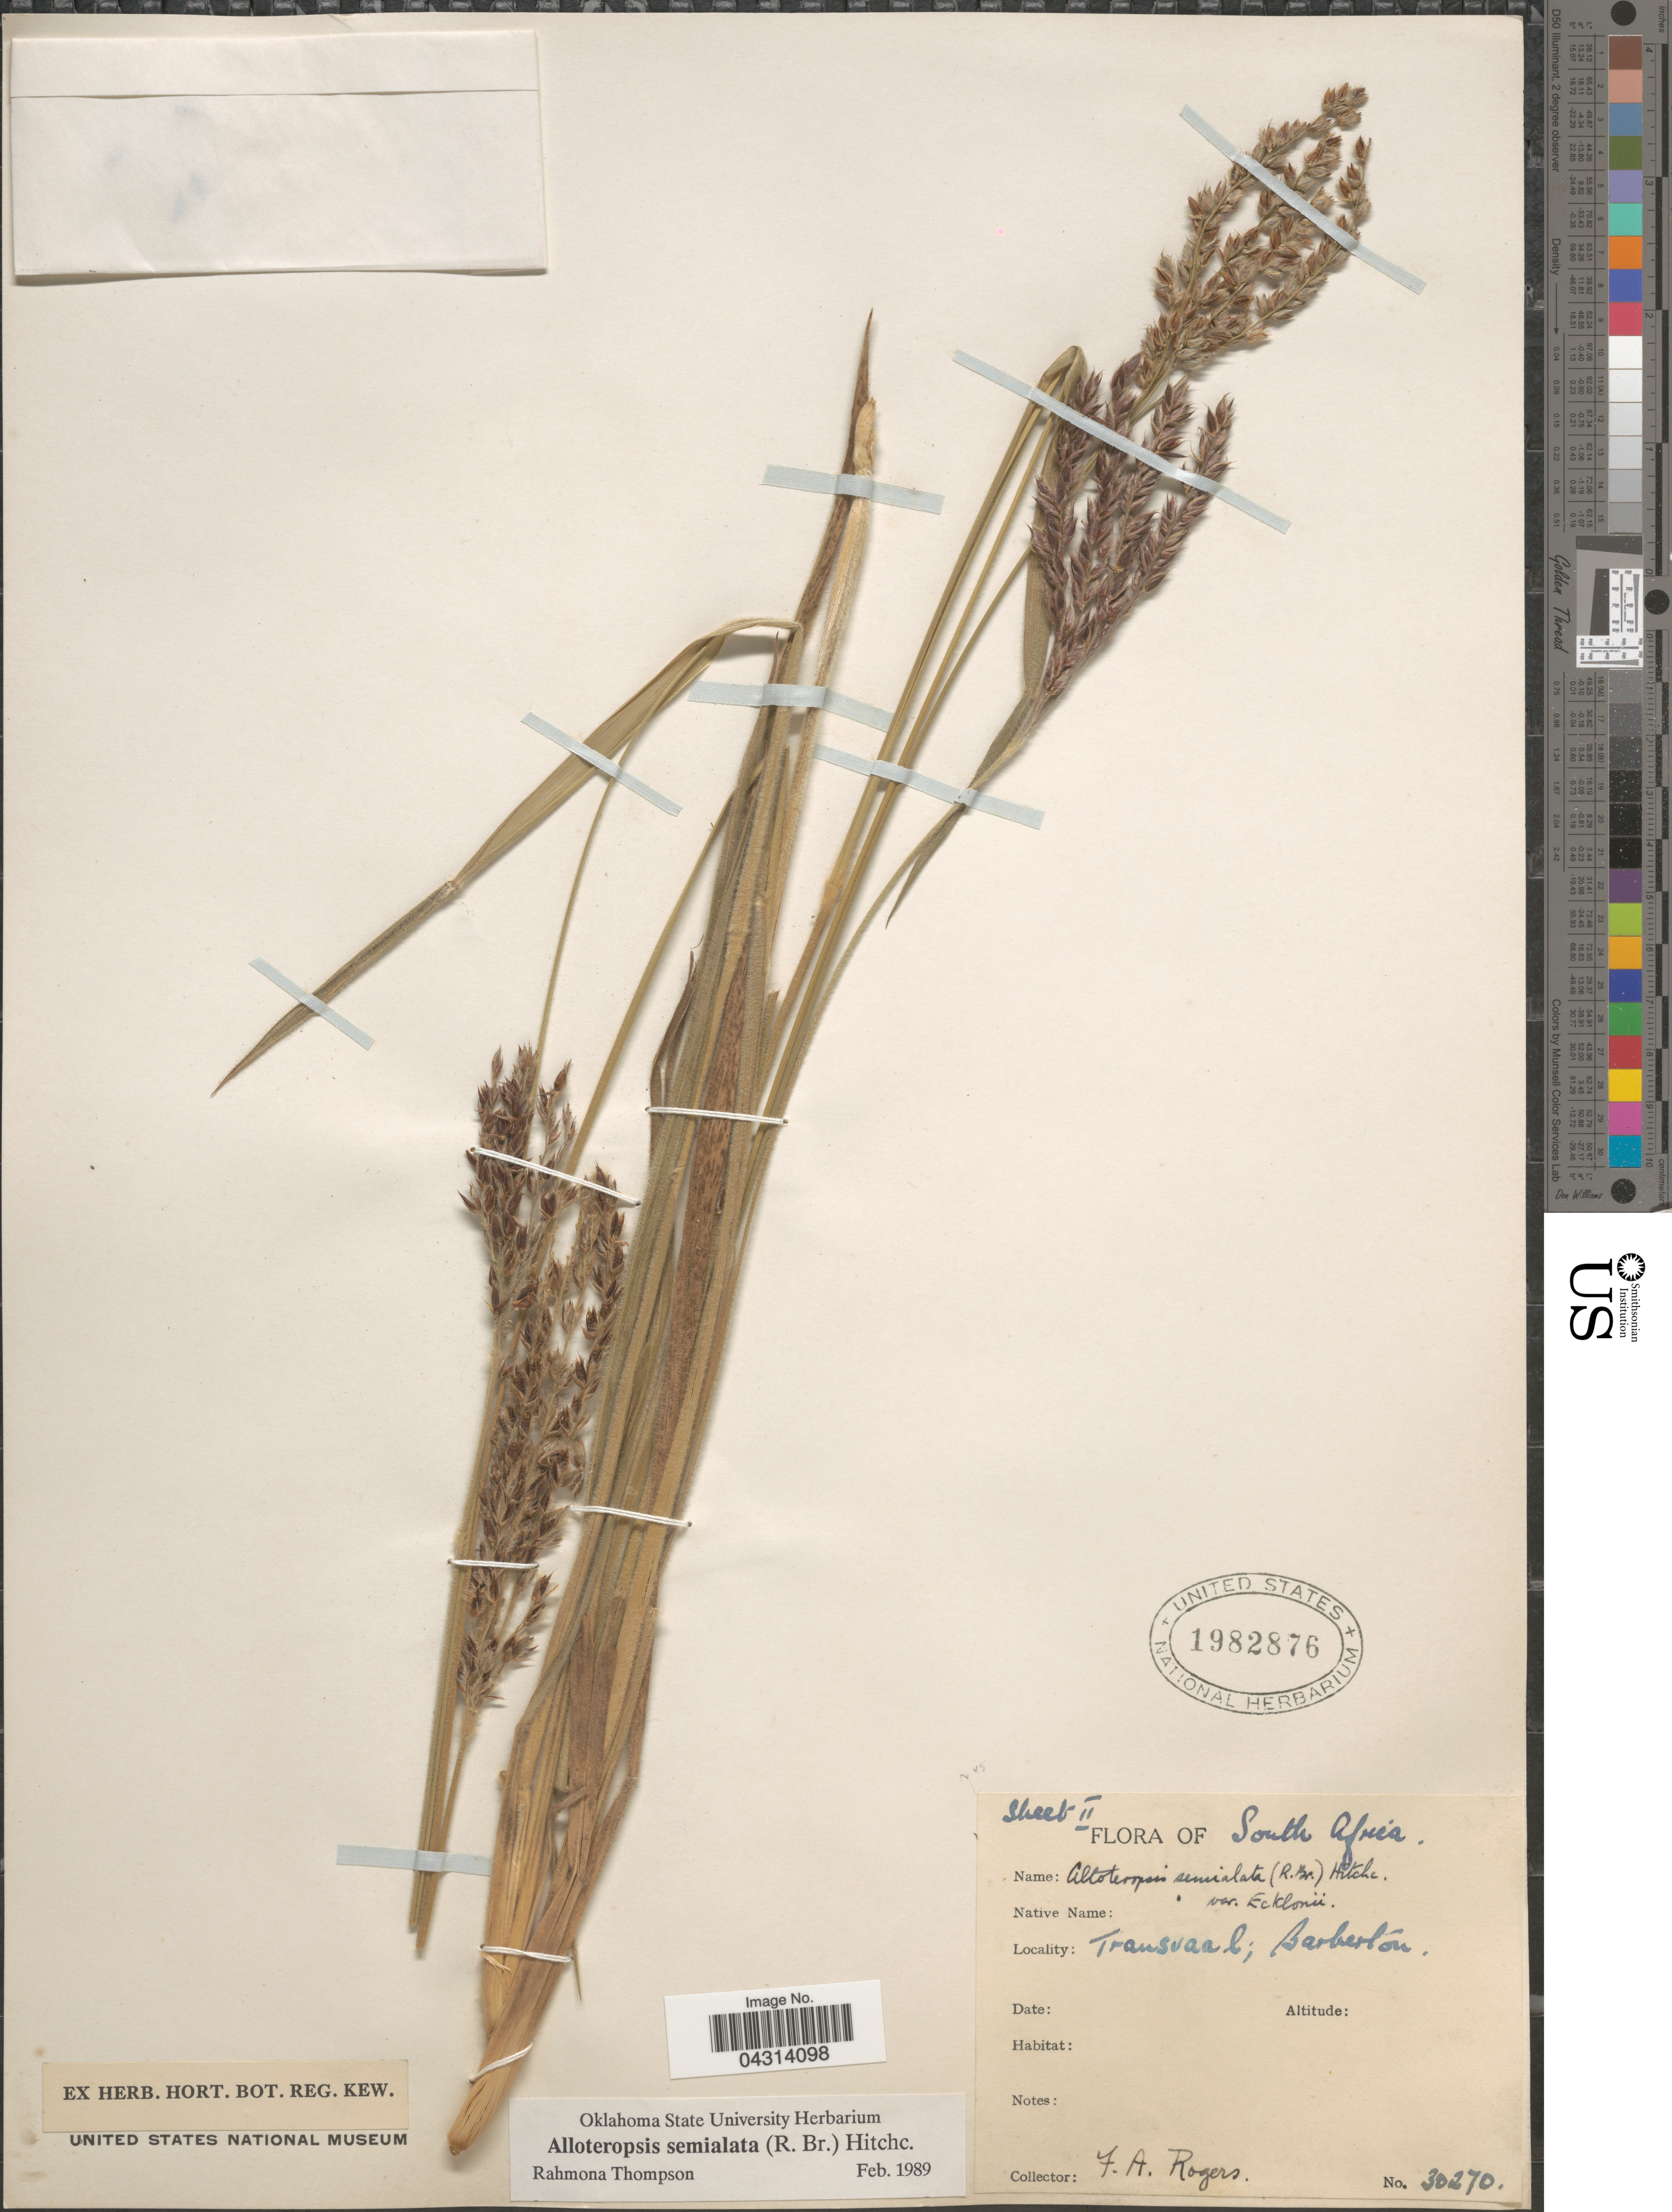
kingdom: Plantae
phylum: Tracheophyta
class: Liliopsida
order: Poales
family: Poaceae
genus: Alloteropsis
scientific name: Alloteropsis semialata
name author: (R. Br.) Hitchc.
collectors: F. A. Rogers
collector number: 30270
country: South Africa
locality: Transvaal; Barberton.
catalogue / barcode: US 1982876